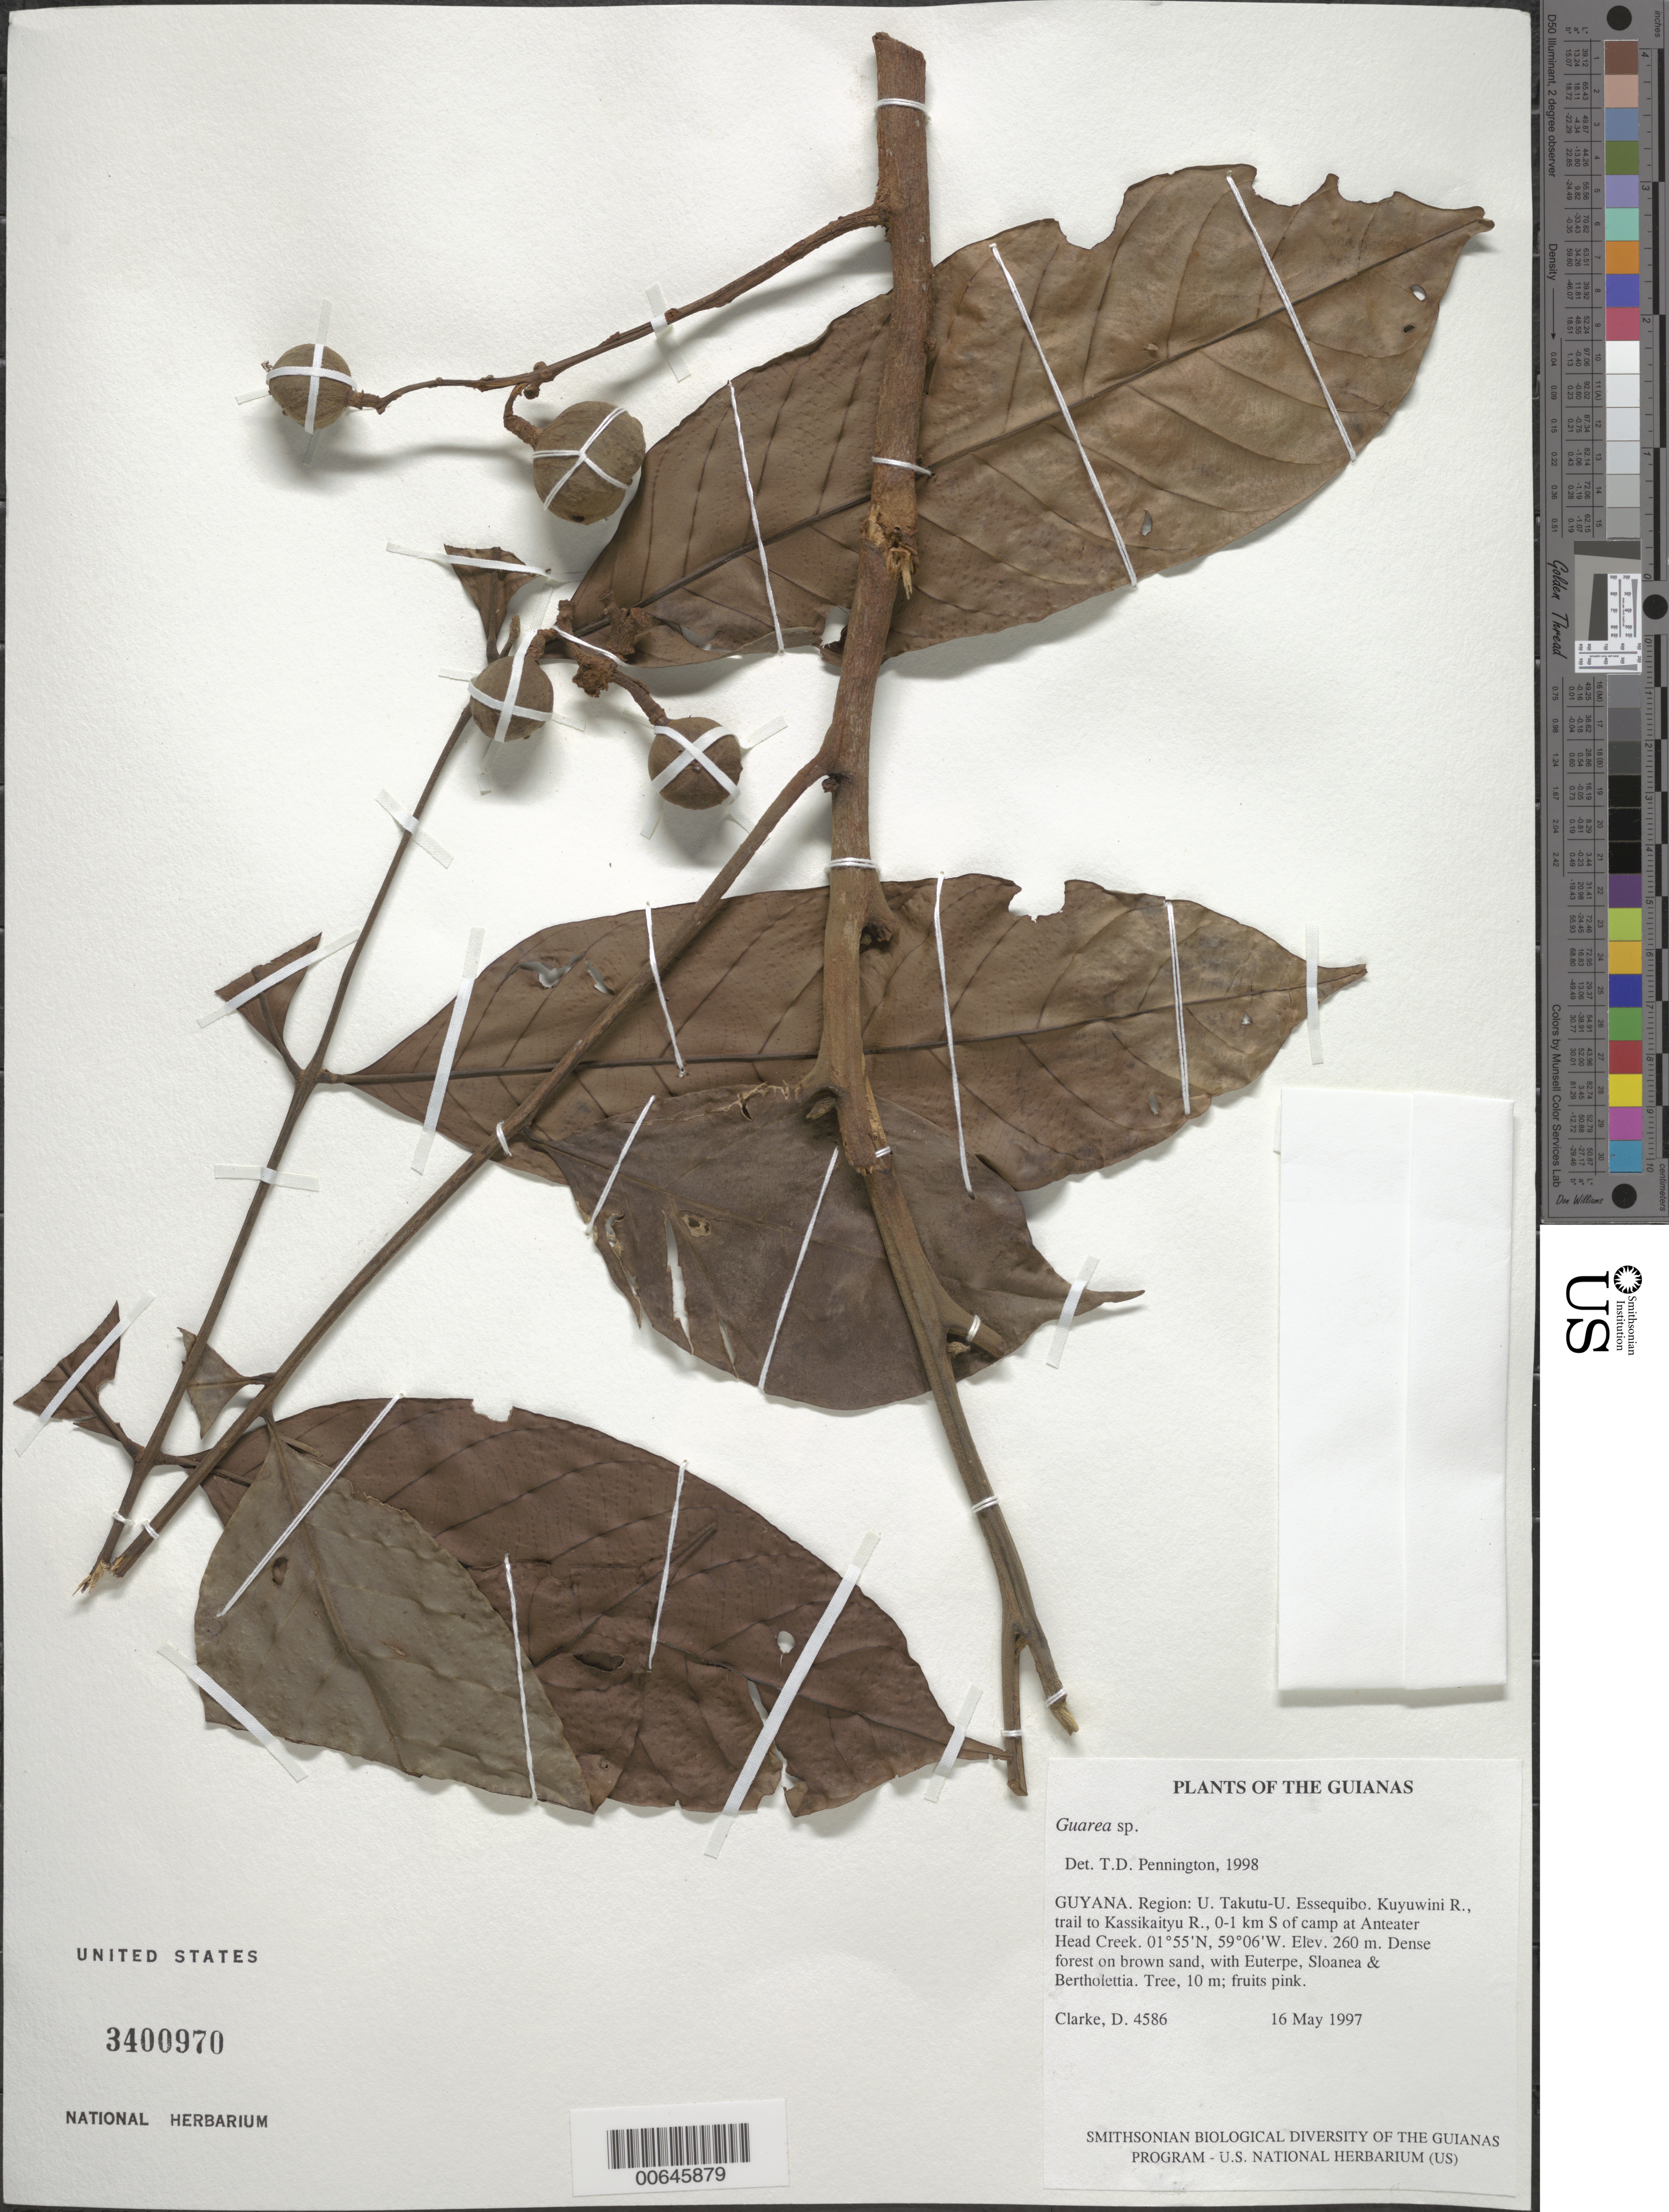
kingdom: Plantae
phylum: Tracheophyta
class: Magnoliopsida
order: Sapindales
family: Meliaceae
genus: Guarea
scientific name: Guarea sp.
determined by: Pennington, T. D., (K)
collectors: H. D. Clarke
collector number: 4586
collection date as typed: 16 May 1997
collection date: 1997-05-16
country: Guyana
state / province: U. Takutu-U. Essequibo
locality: Kuyuwini R., trail to Kassikaityu R., 0-1 km S of camp at Anteater Head Creek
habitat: Dense forest on brown sand, with Euterpe, Sloanea & Bertholettia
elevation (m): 260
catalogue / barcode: US 3400970